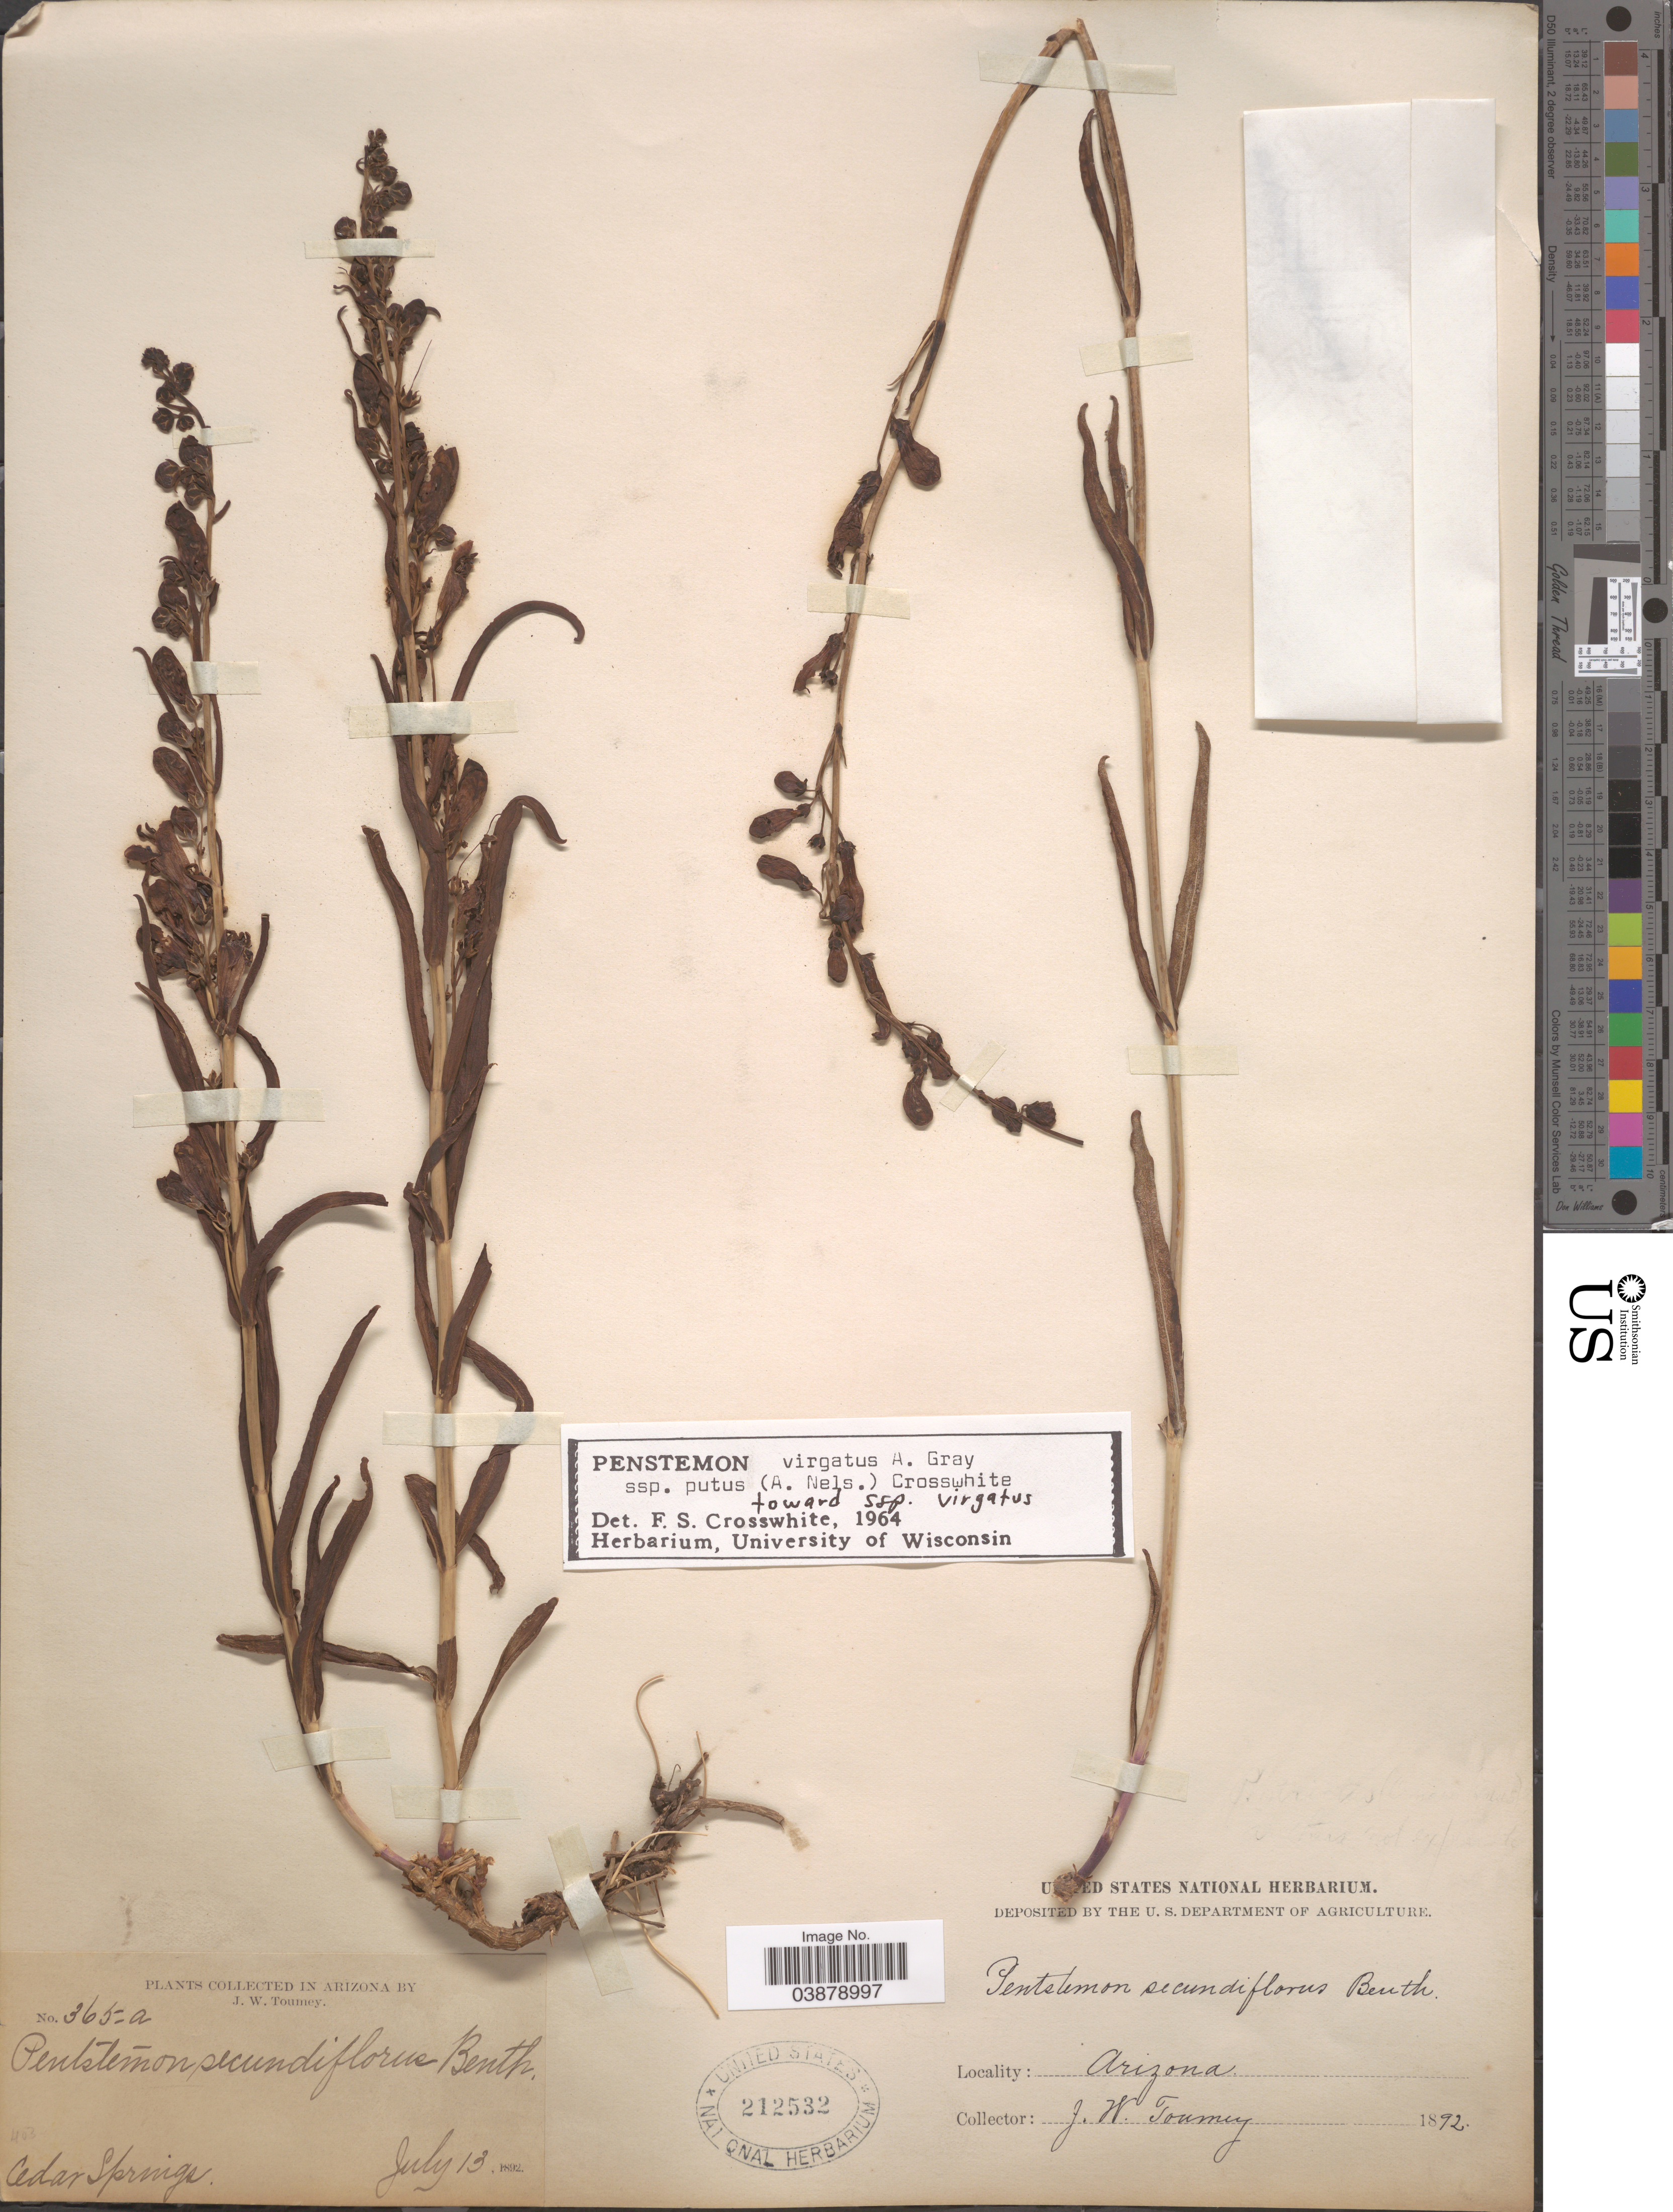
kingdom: Plantae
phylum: Tracheophyta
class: Magnoliopsida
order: Lamiales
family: Plantaginaceae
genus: Penstemon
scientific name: Penstemon virgatus subsp. putus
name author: (A. Nelson) Crosswh.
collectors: J. W. Toumey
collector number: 365a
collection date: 1892-07-13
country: United States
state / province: Arizona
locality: Cedar Springs.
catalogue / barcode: US 212532